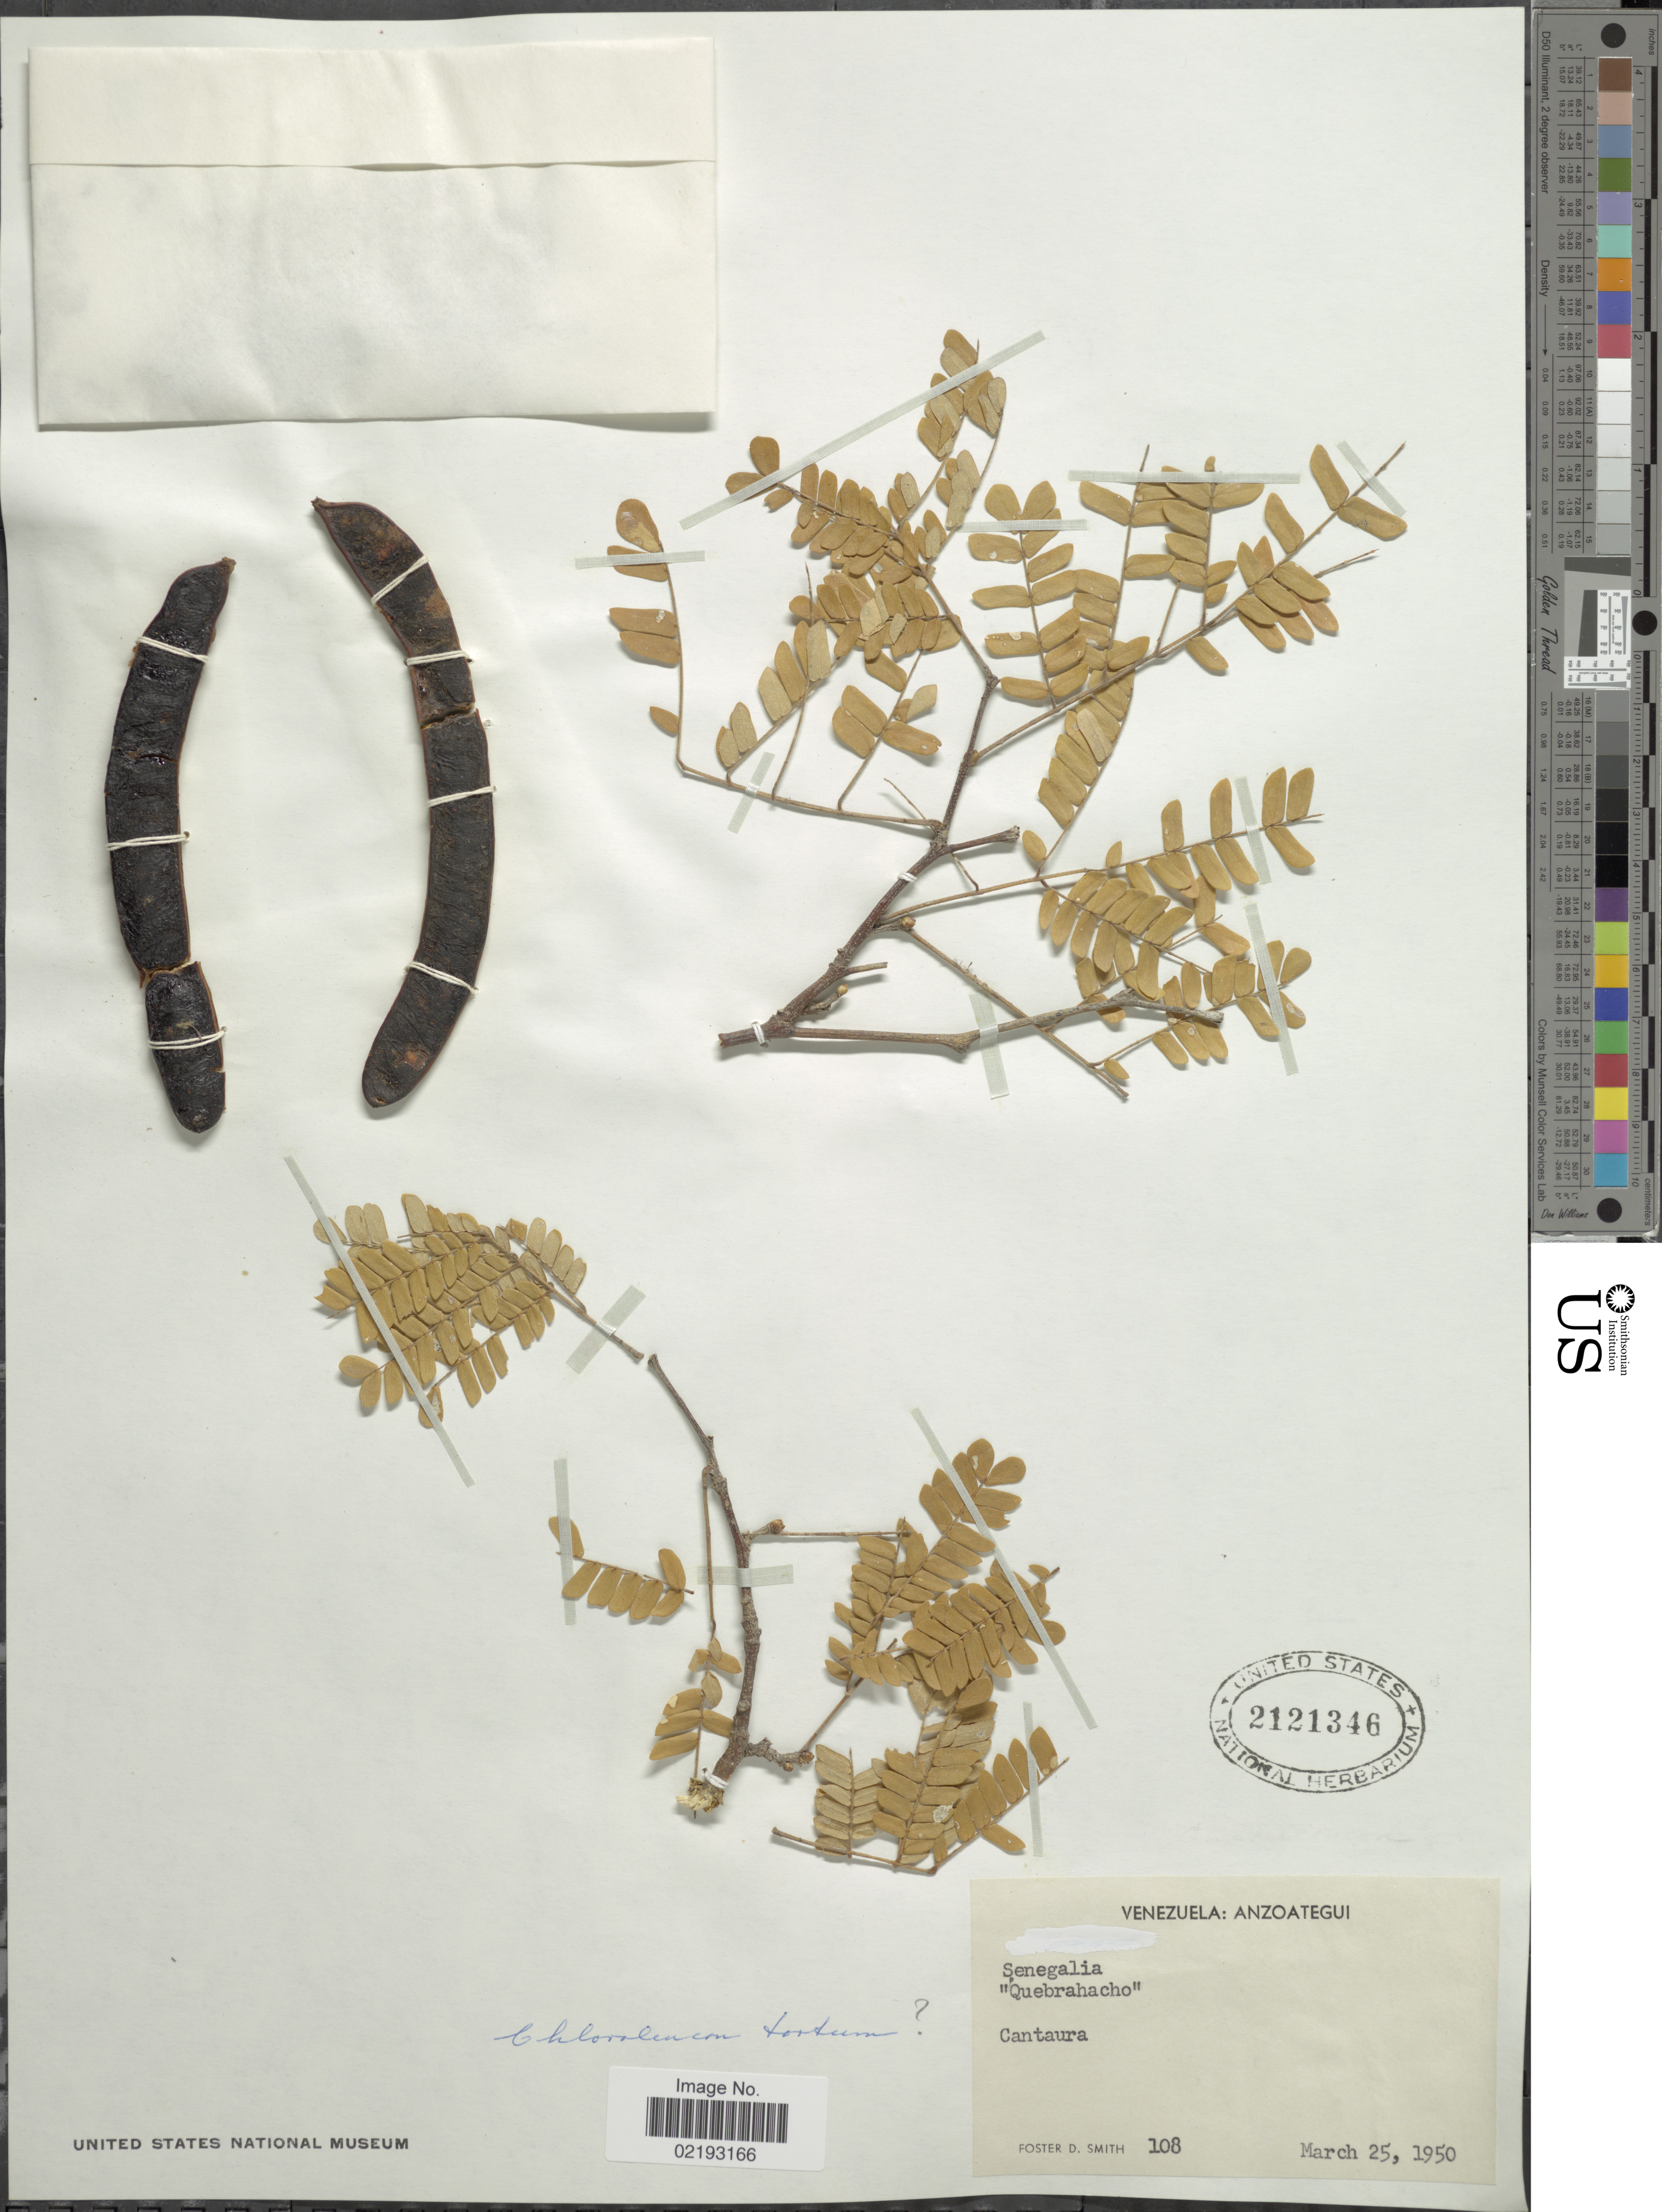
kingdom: Plantae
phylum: Tracheophyta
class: Magnoliopsida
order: Fabales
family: Fabaceae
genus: Chloroleucon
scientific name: Chloroleucon sp.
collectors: F. Smith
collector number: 108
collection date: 1950-03-25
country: Venezuela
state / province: Anzoategui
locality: Cantaura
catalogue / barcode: US 2121346